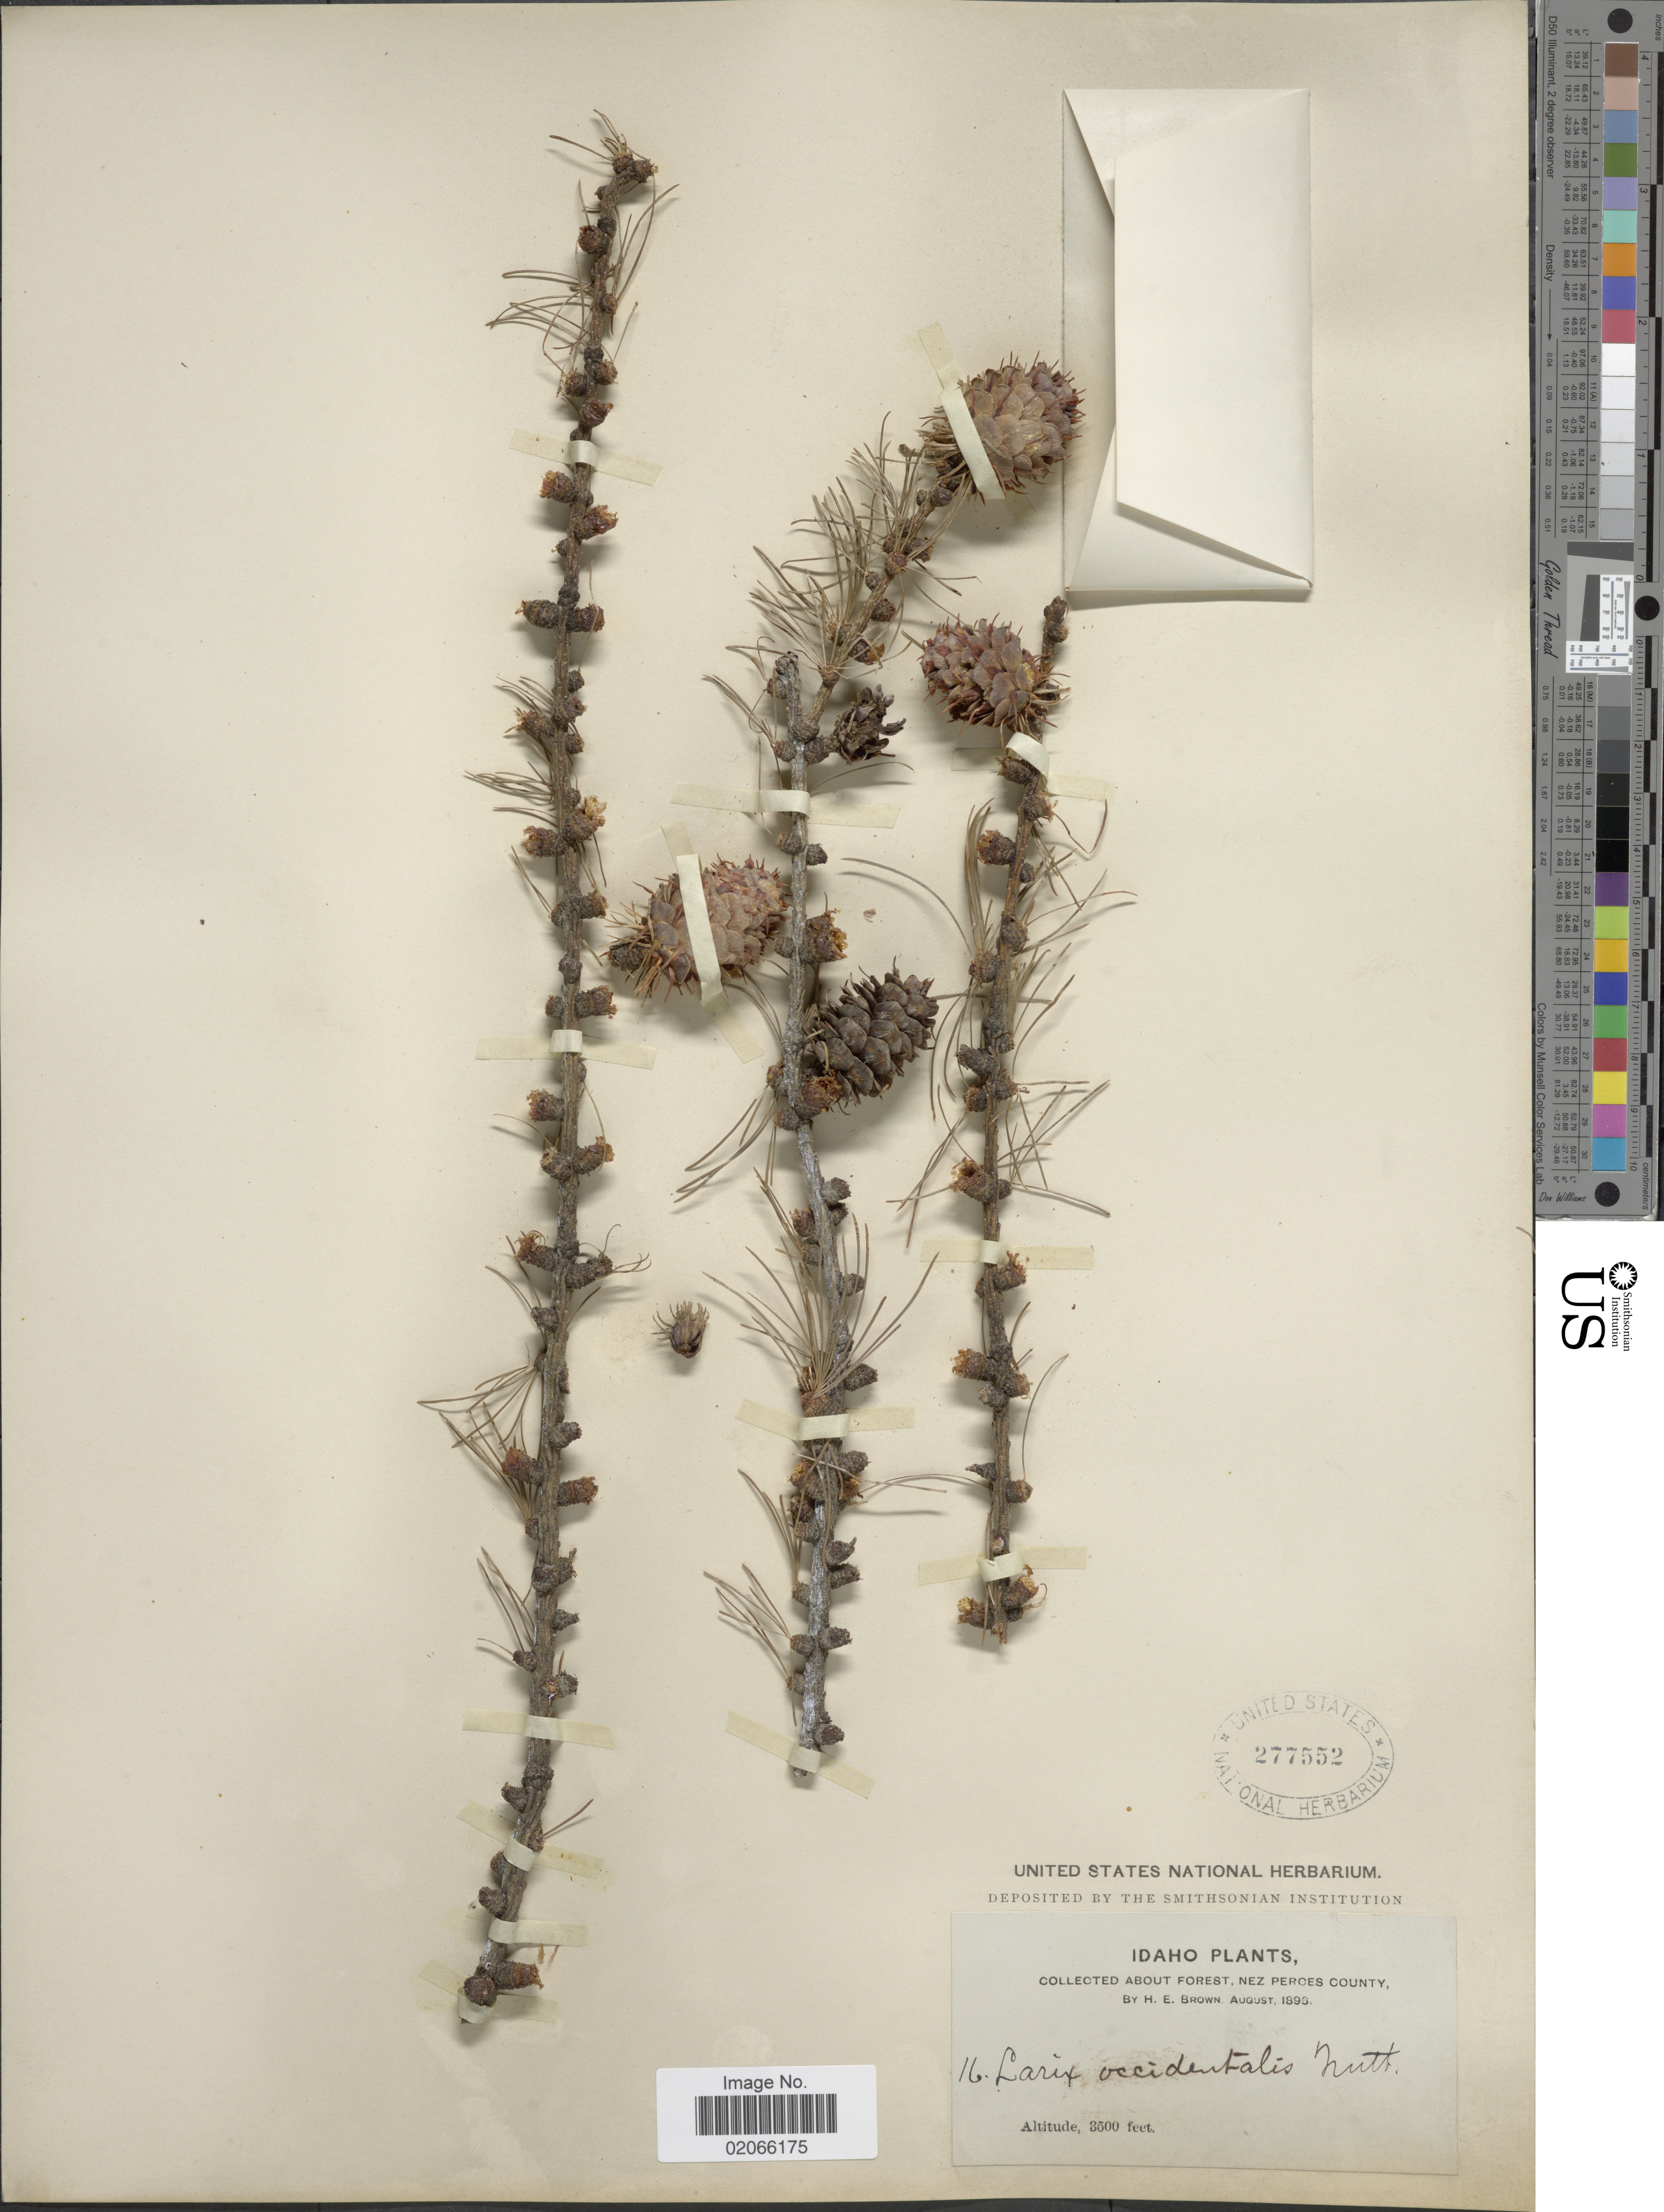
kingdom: Plantae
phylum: Tracheophyta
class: Pinopsida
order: Pinales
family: Pinaceae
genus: Larix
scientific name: Larix occidentalis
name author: Nutt.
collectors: H. E. Brown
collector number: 16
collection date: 1896-08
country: United States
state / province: Idaho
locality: Idaho, About Forest, Nez Perces County.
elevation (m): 1067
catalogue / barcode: US 277552